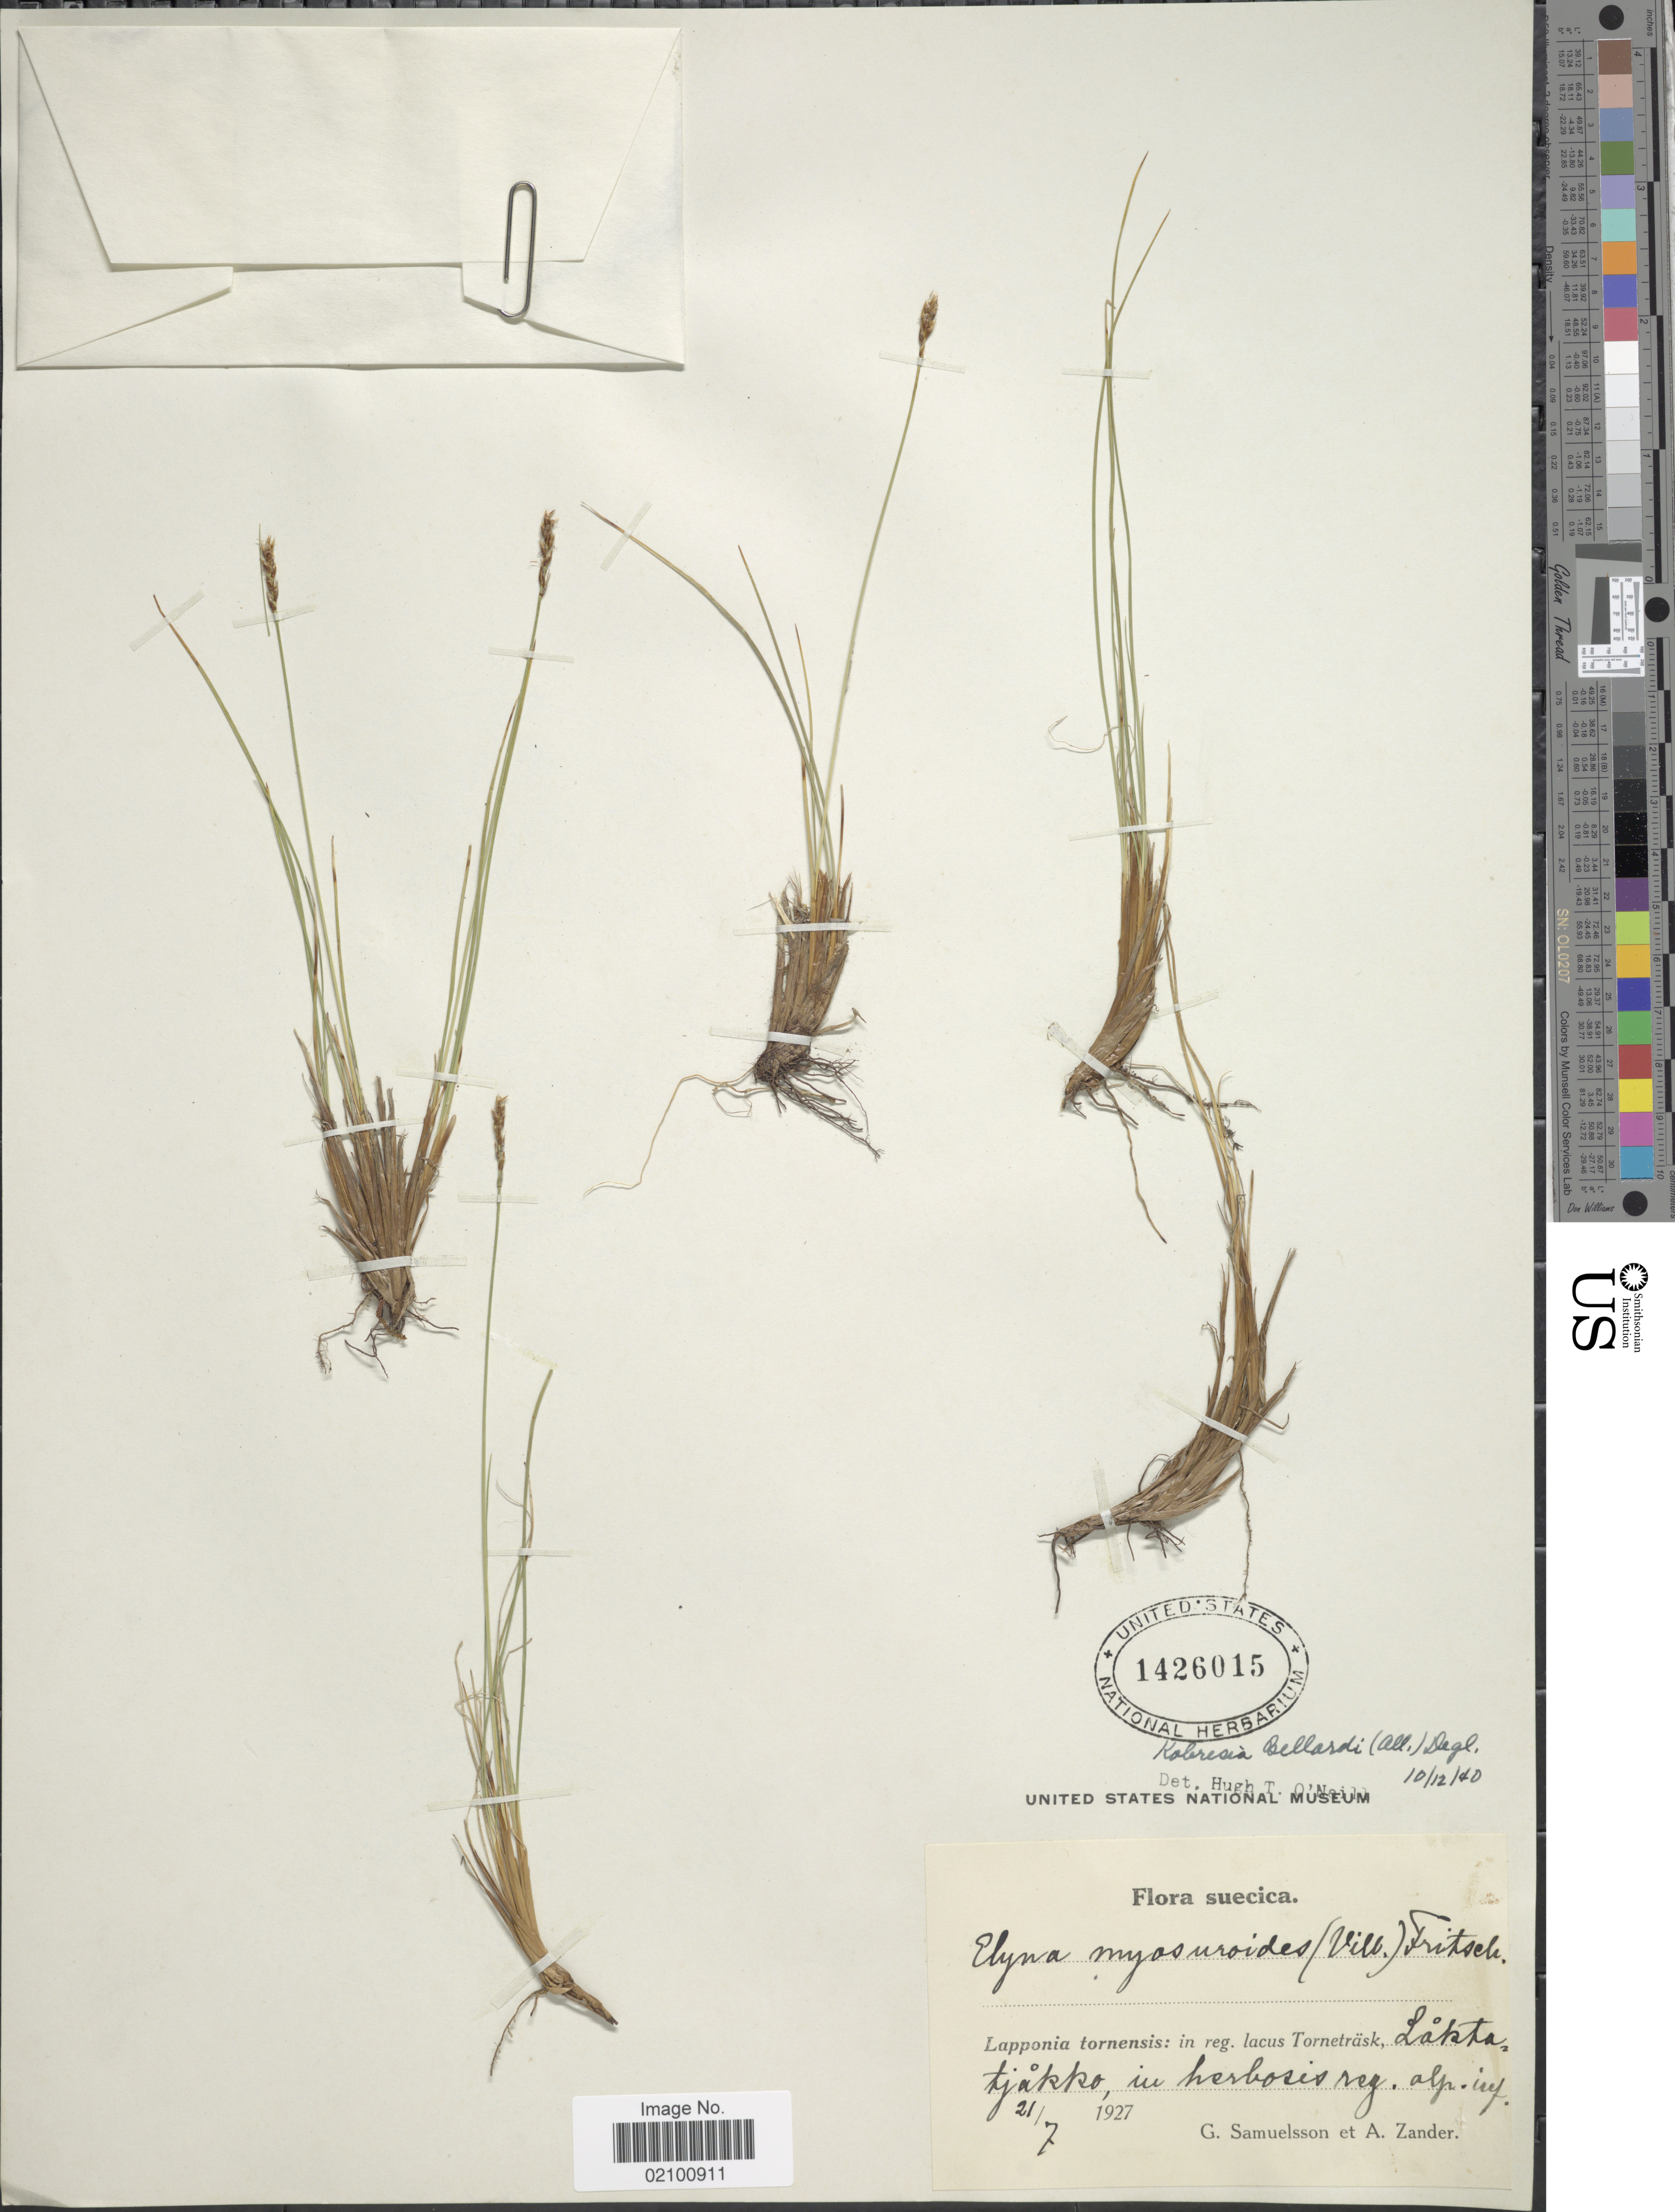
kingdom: Plantae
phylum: Tracheophyta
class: Liliopsida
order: Poales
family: Cyperaceae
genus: Carex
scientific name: Carex myosuroides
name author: Vill.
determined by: Strong, M. T., (US), Smithsonian Institution - National Museum of Natural History (UNITED STATES)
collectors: G. Samuelsson & A. Zander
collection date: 1927-07-21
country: Sweden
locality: Suecica, Lapponia tornensis, lacus Tornetrask, Lakta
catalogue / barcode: US 1426015